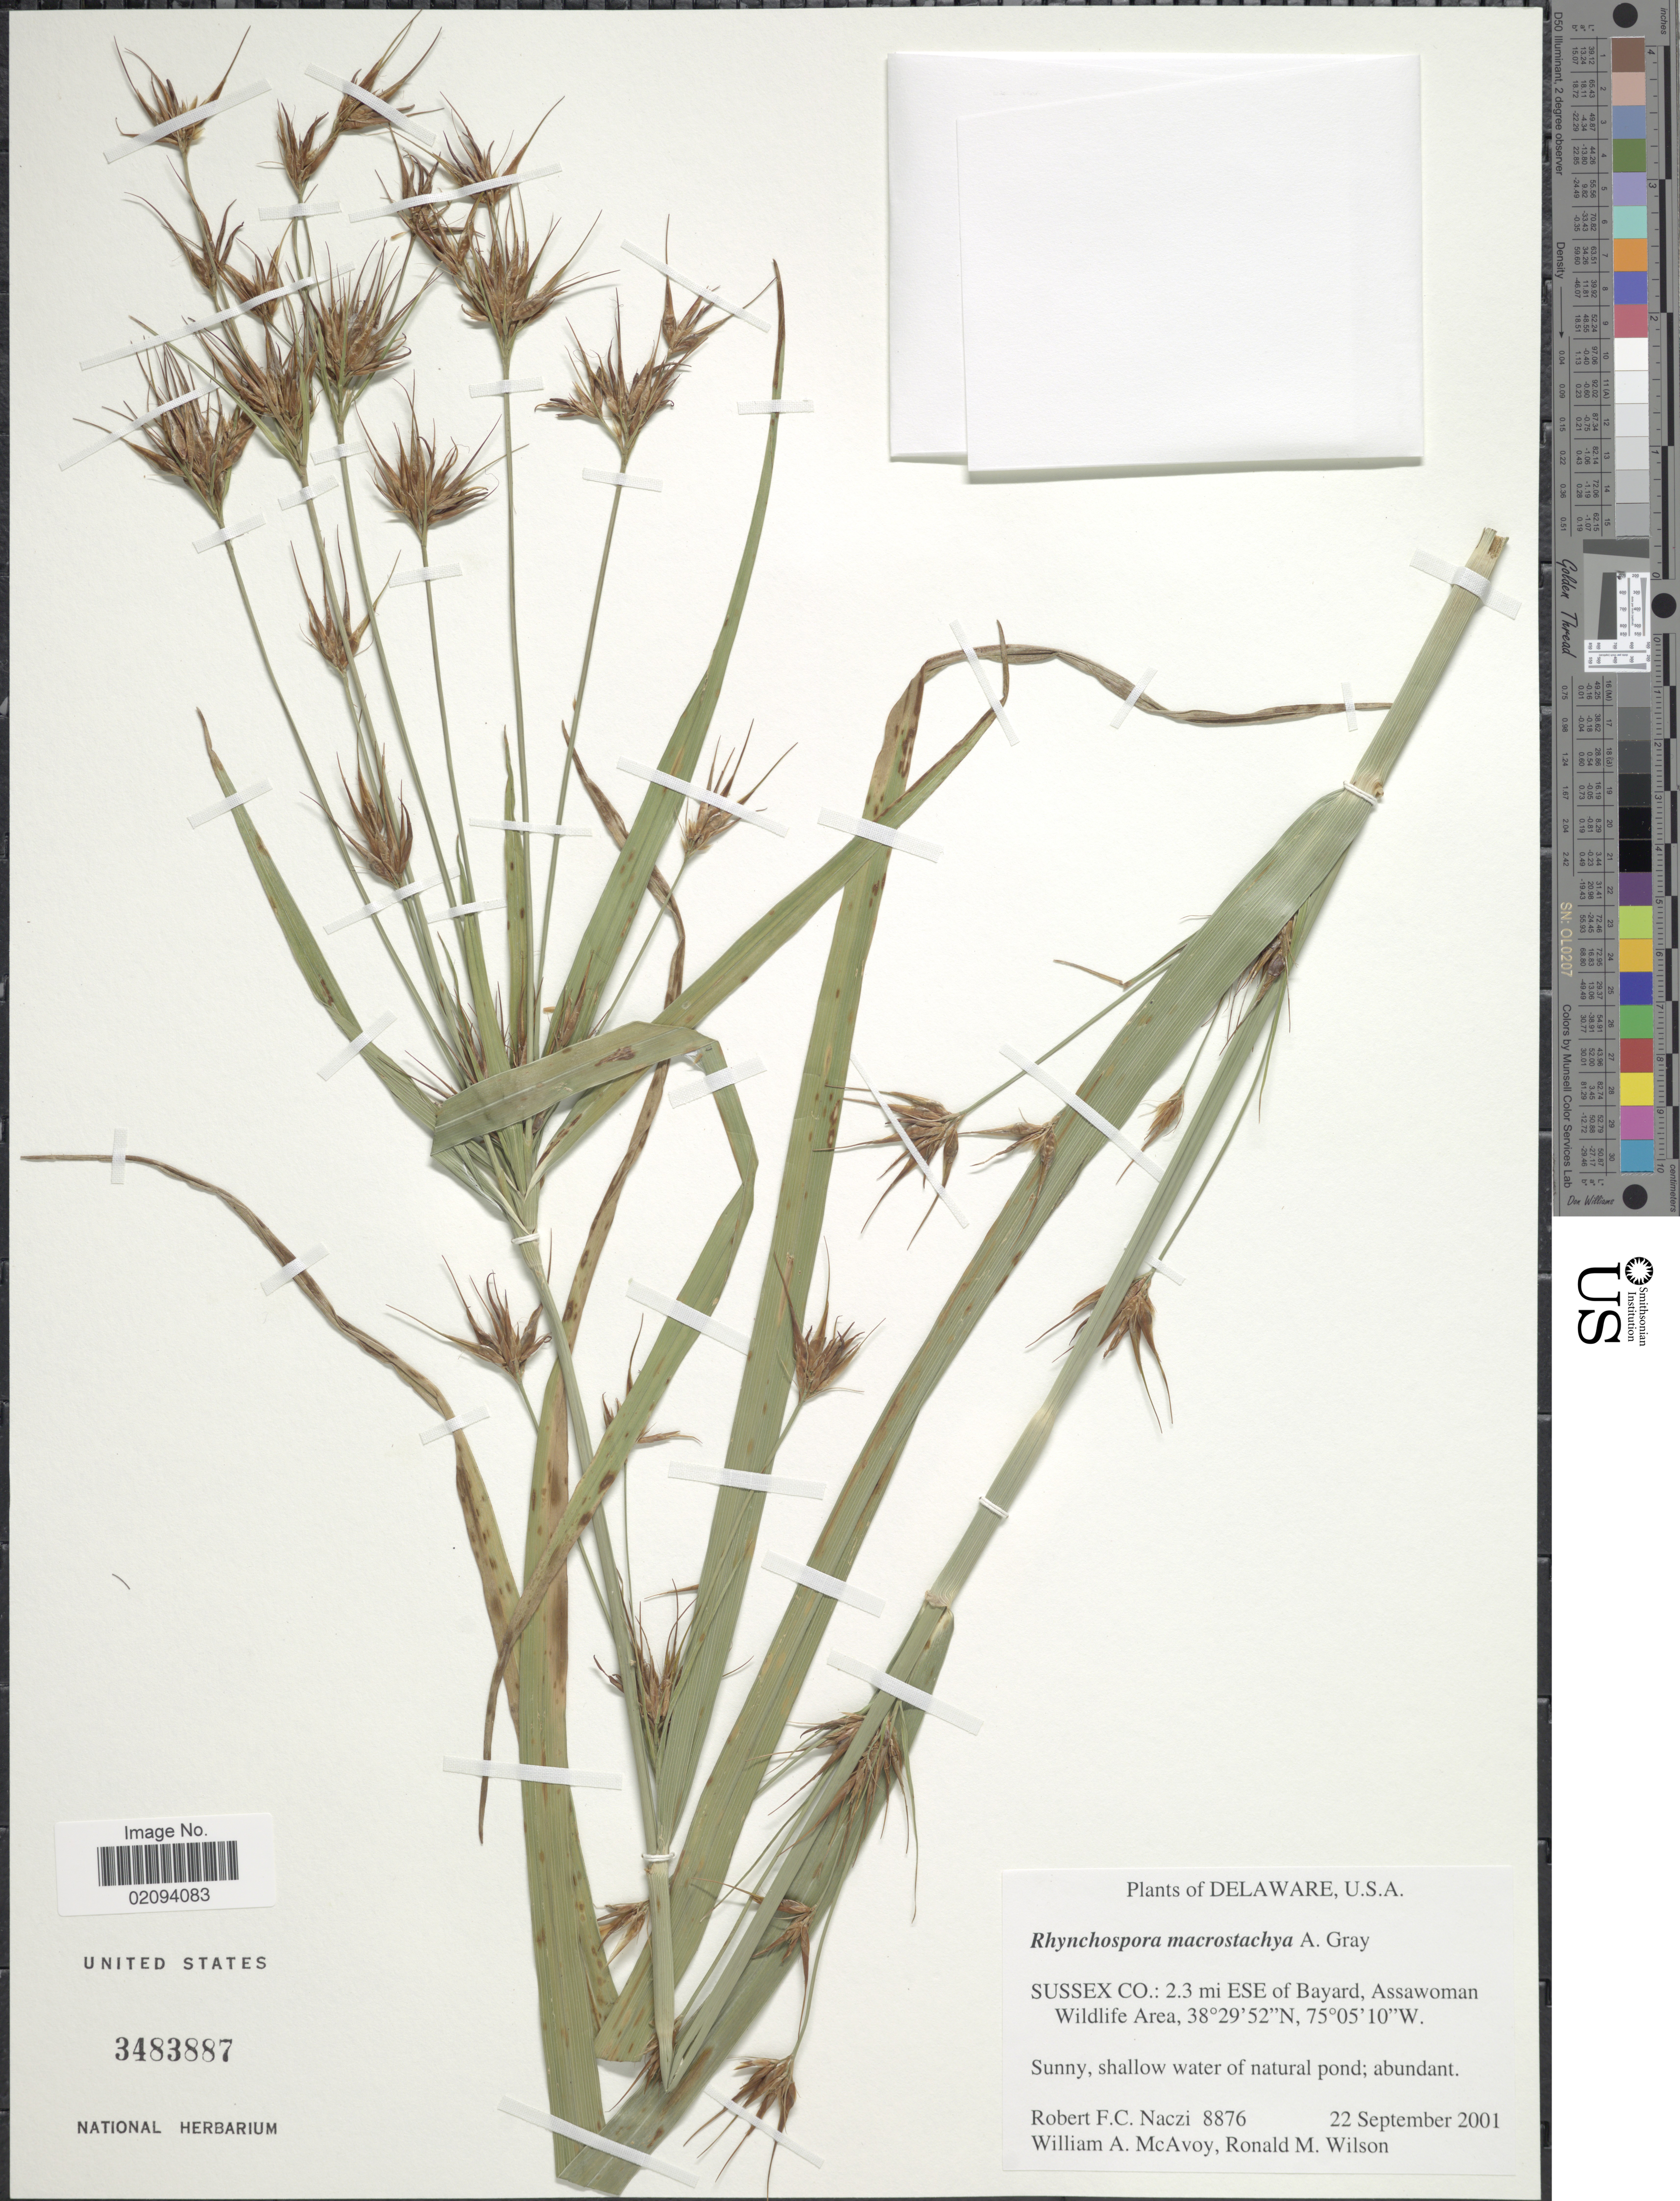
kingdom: Plantae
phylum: Tracheophyta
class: Liliopsida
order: Poales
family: Cyperaceae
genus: Rhynchospora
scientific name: Rhynchospora macrostachya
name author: Torr. ex A. Gray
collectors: R. F. C. Naczi, W. McAvoy & R. Wilson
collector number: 8876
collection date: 2001-09-22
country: United States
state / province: Delaware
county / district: Sussex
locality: Sussex Co.: 2.3 mi ESE of Bayard, Assawoman Wildlife Area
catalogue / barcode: US 3483887